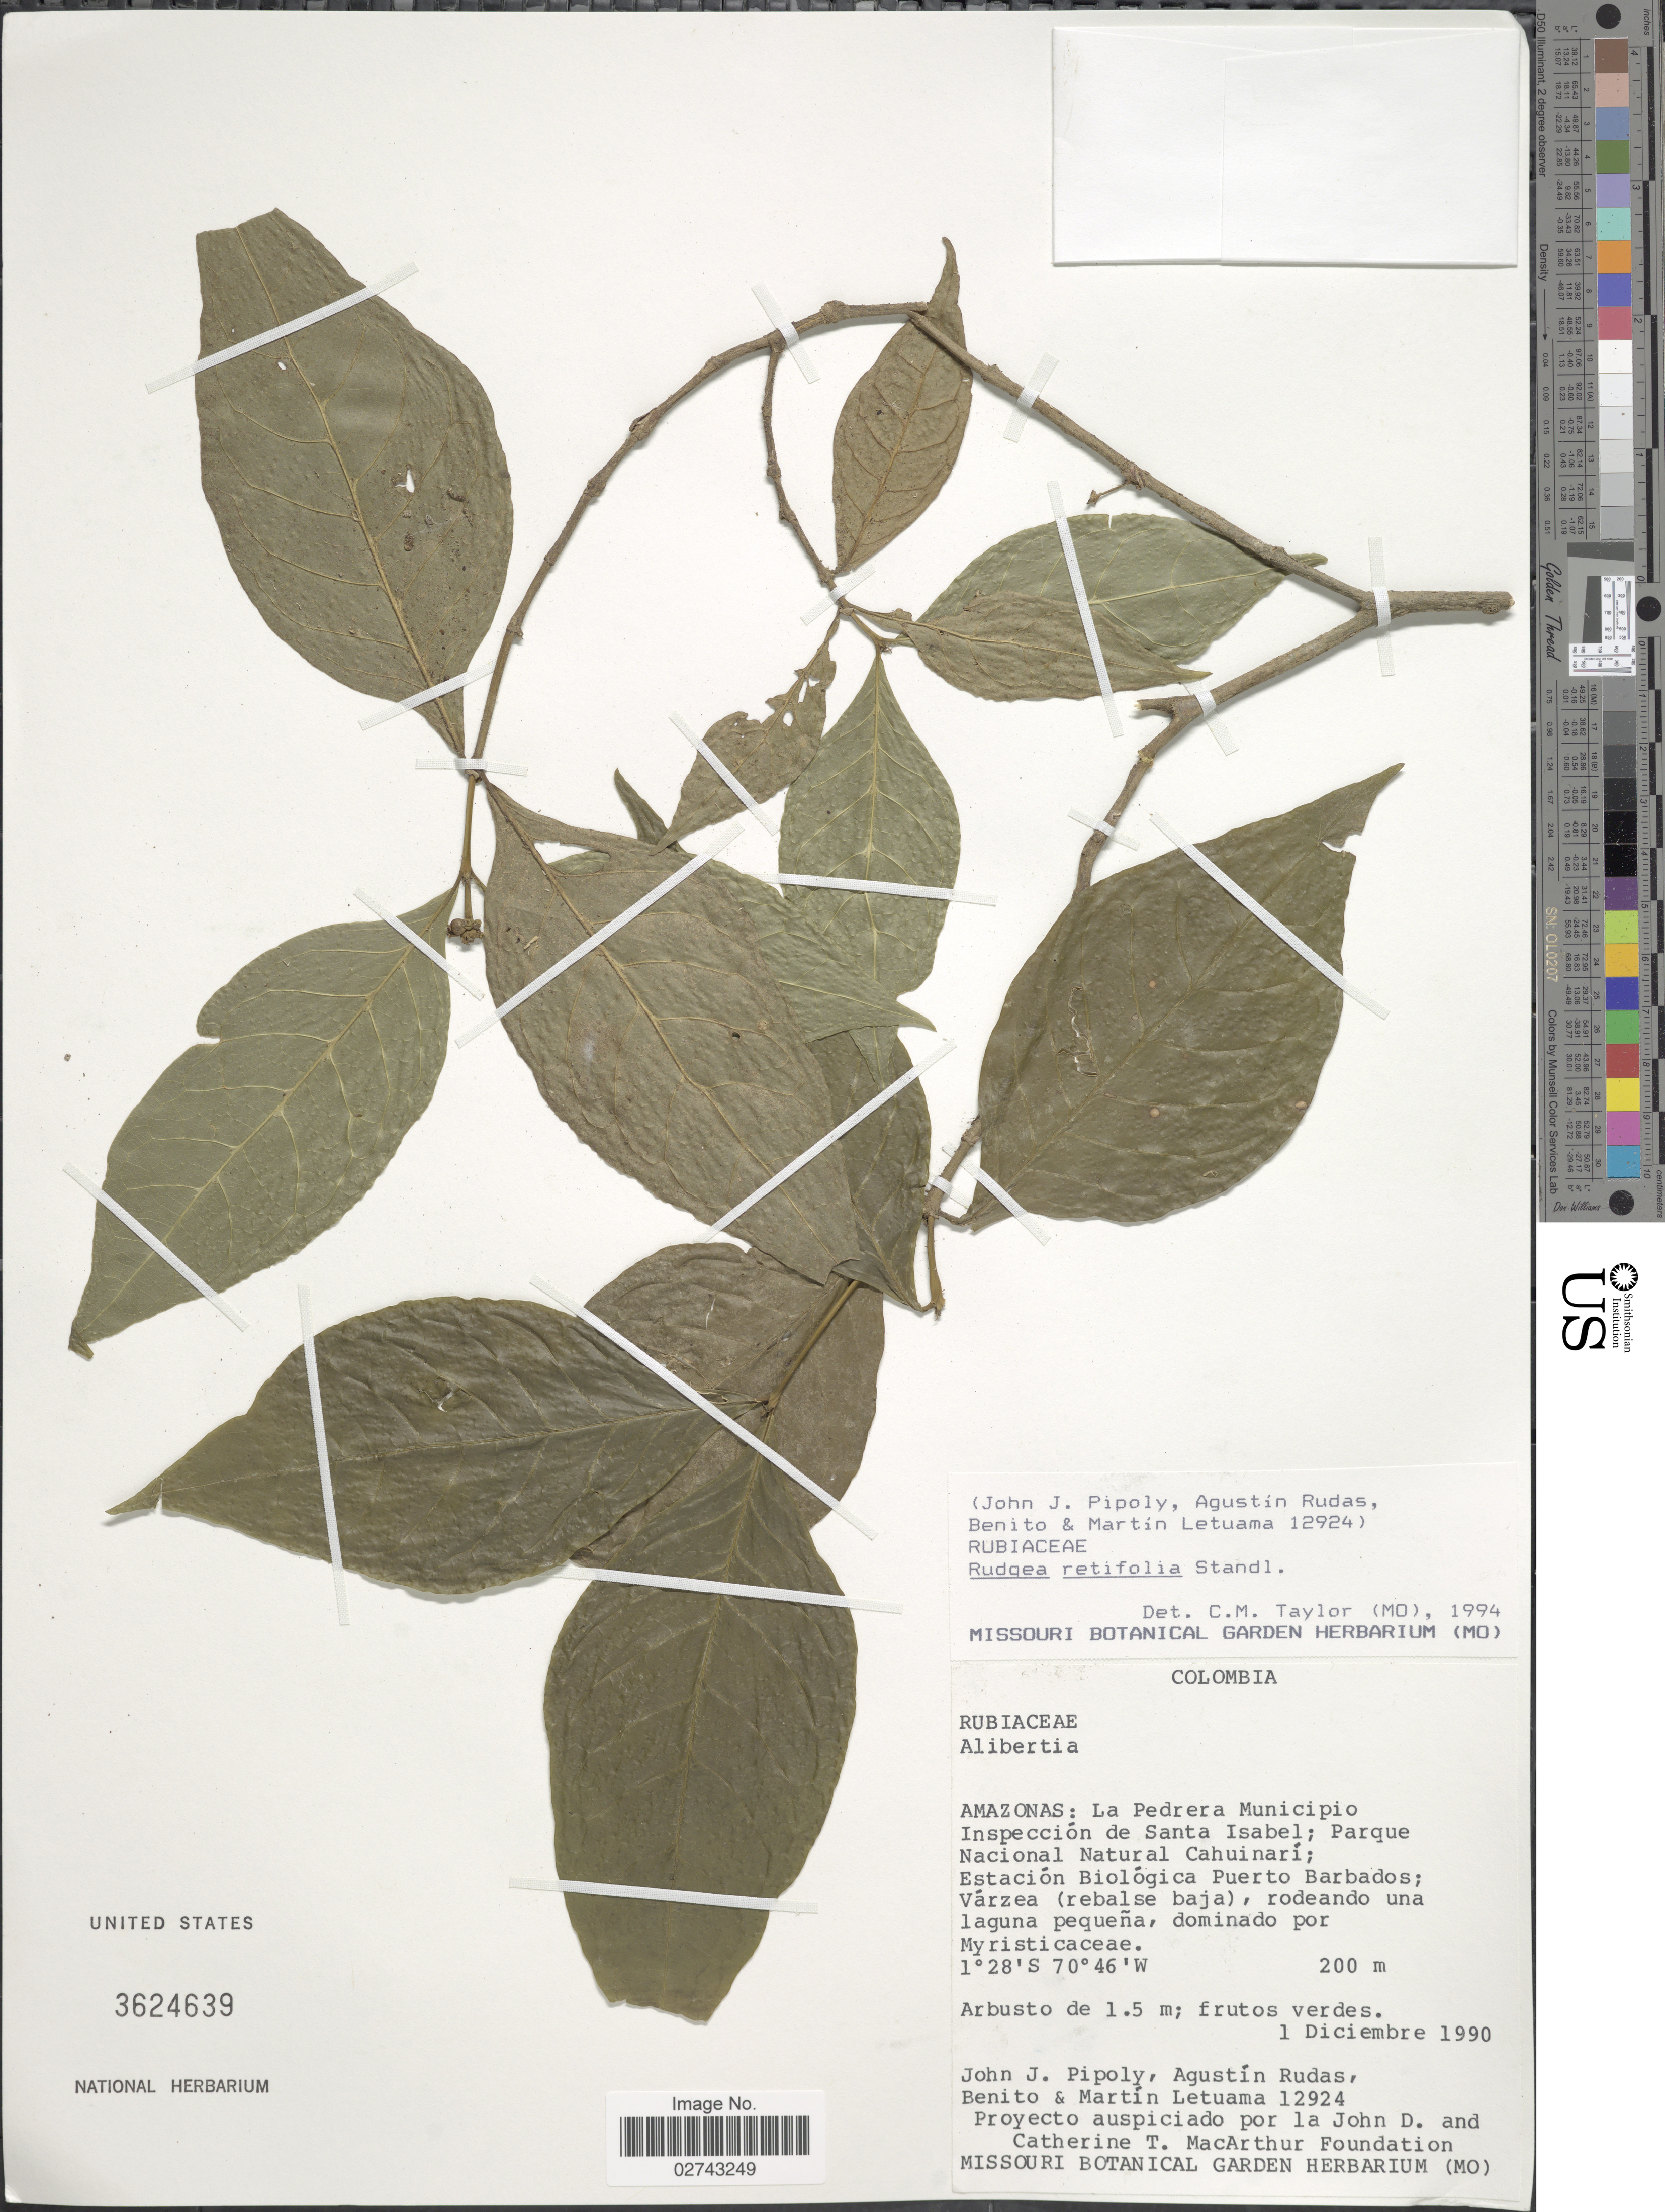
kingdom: Plantae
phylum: Tracheophyta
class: Magnoliopsida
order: Gentianales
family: Rubiaceae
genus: Rudgea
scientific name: Rudgea retifolia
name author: Standl.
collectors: J. J. Pipoly, A. Rudas, B. Letuama & M. Letuama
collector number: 12924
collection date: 1990-12-01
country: Colombia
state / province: Amazônas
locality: La Pedrera Municipio Inspeccion de Santa Isabel; Parque Nacional Natural Cahuinari; Estacion Biologica Puerto Barbados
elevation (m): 200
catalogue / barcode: US 3624639